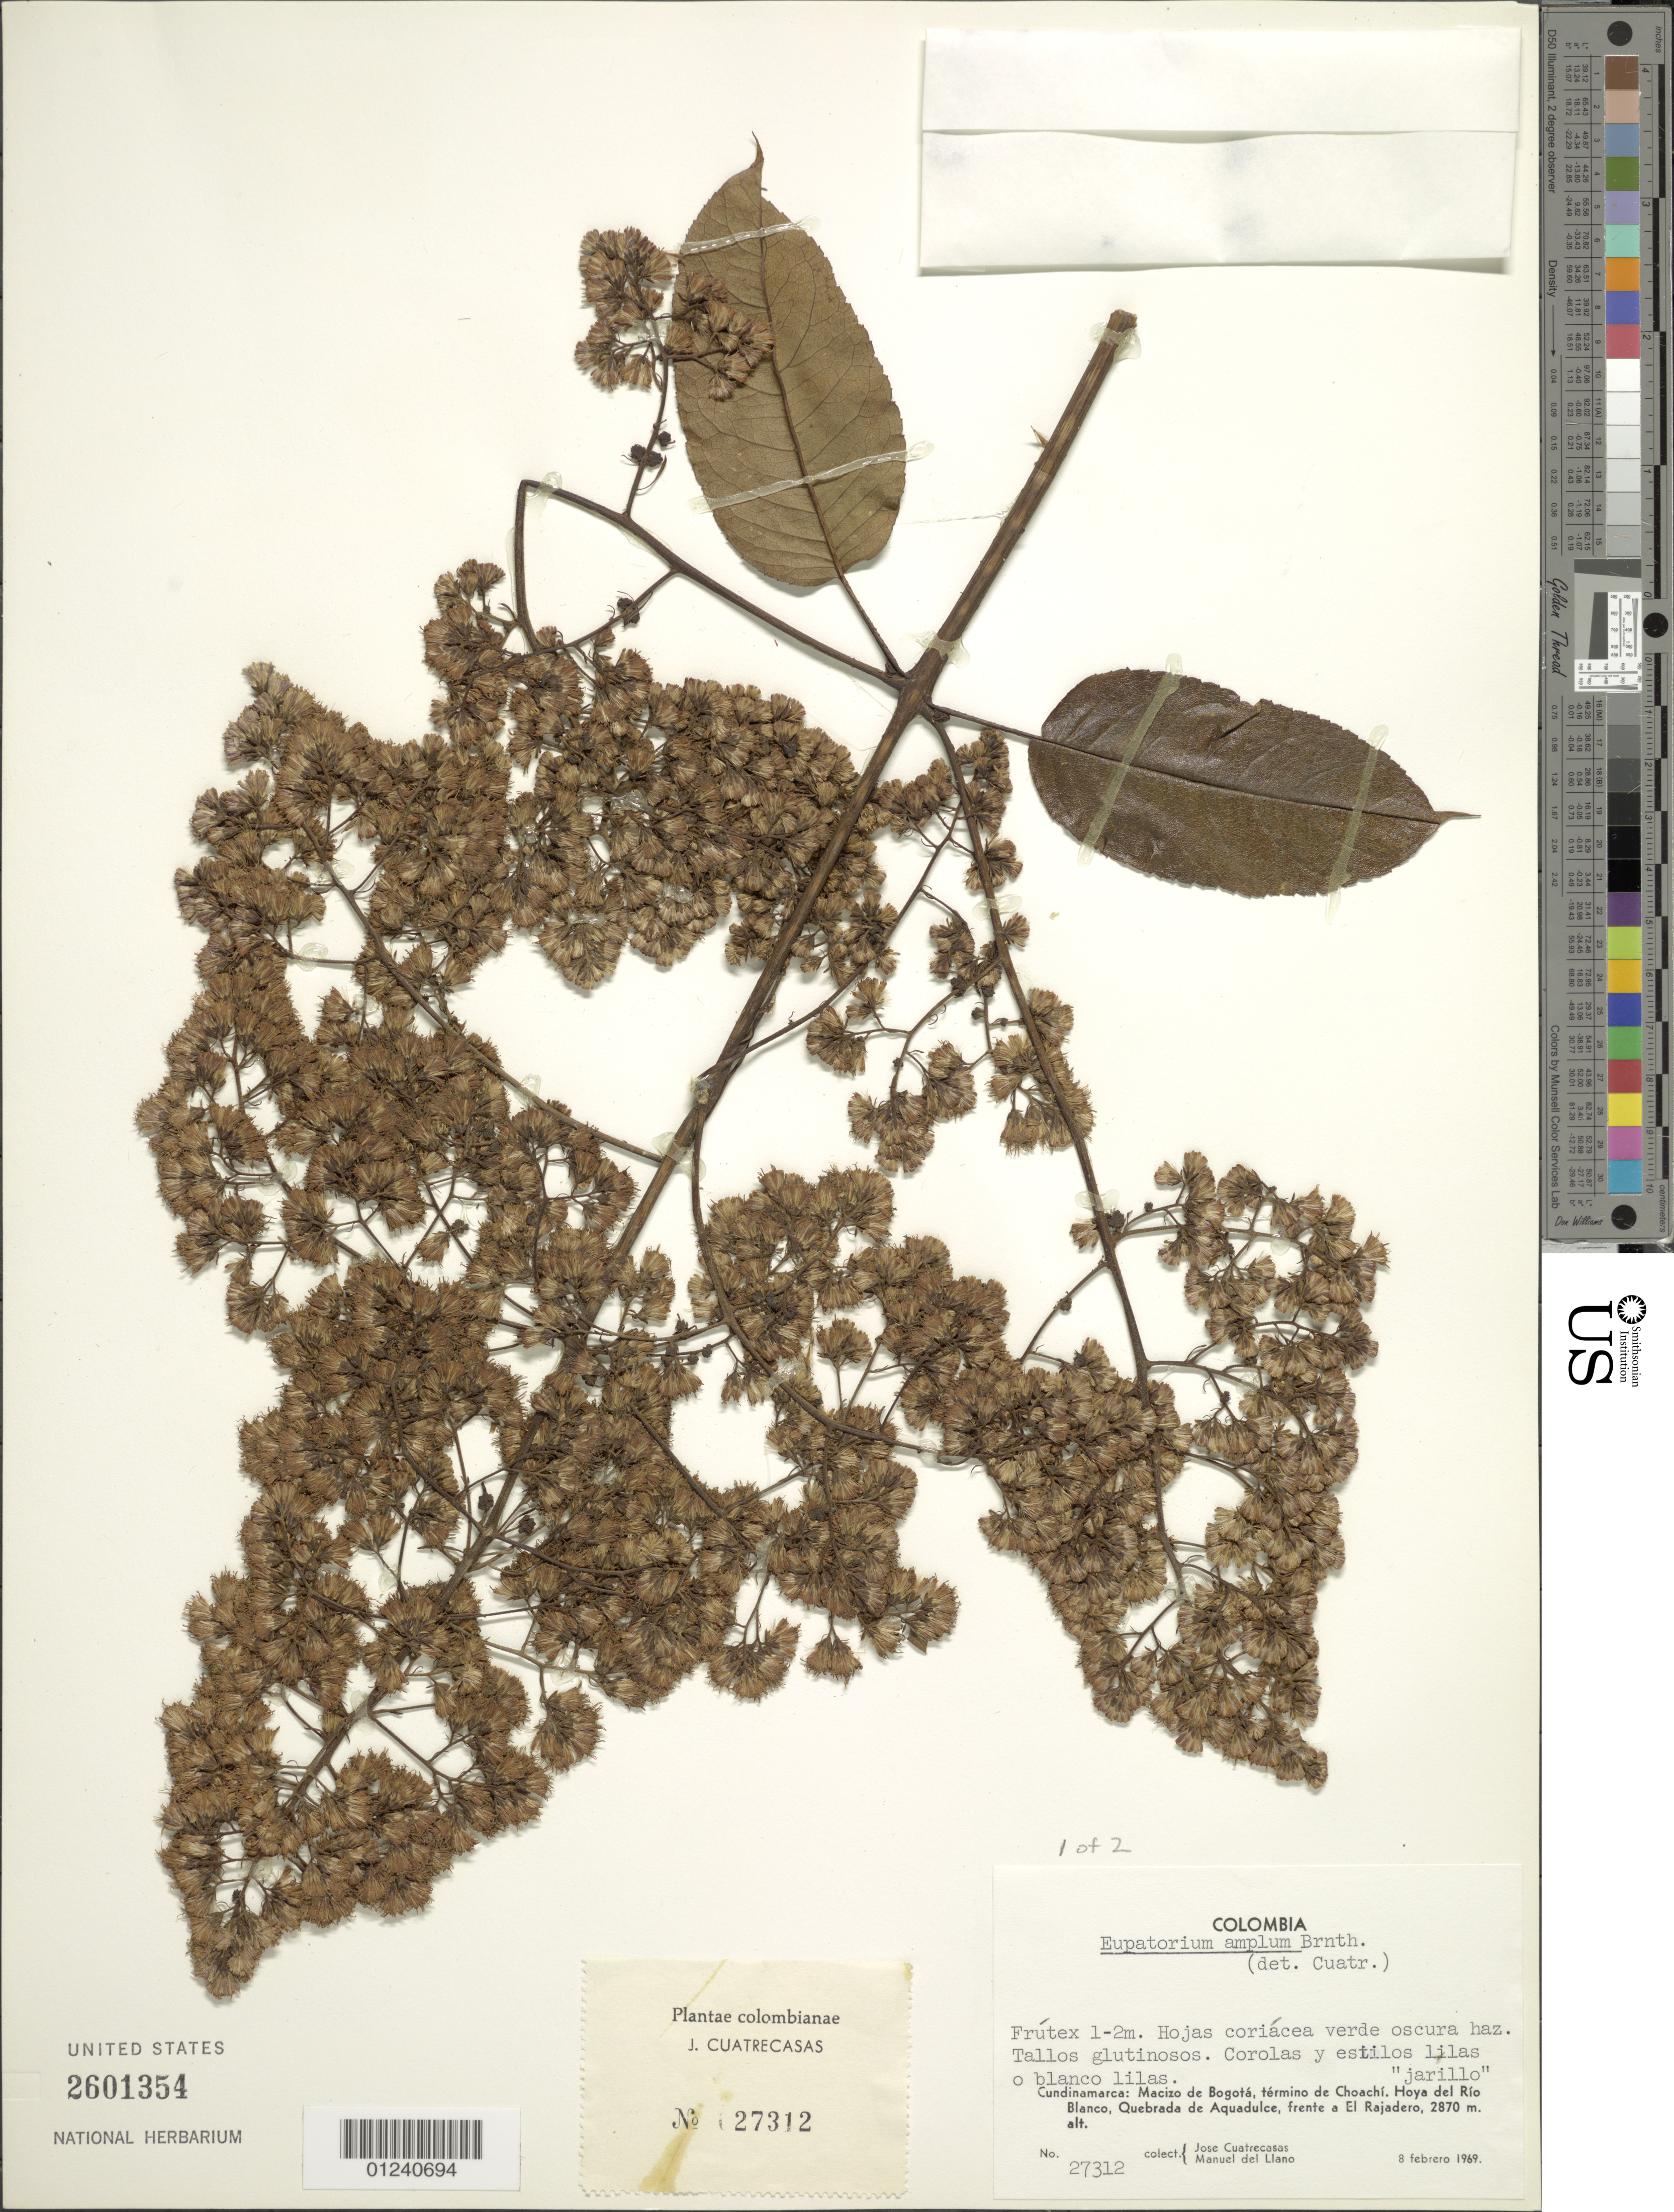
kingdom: Plantae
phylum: Tracheophyta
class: Magnoliopsida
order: Asterales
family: Asteraceae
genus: Ageratina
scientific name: Ageratina ampla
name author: (Benth.) R.M. King & H. Rob.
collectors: J. Cuatrecasas & M. d. Llano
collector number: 27312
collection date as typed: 8 Feb 1969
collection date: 1969-02-08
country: Colombia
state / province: Cundinamarca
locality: Macizo de Bogotá, termino de Choachí, hoya del Río Blanco, Quebrada de Aguadulce, frente a El Rajadero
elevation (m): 2870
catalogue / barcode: US 2601354